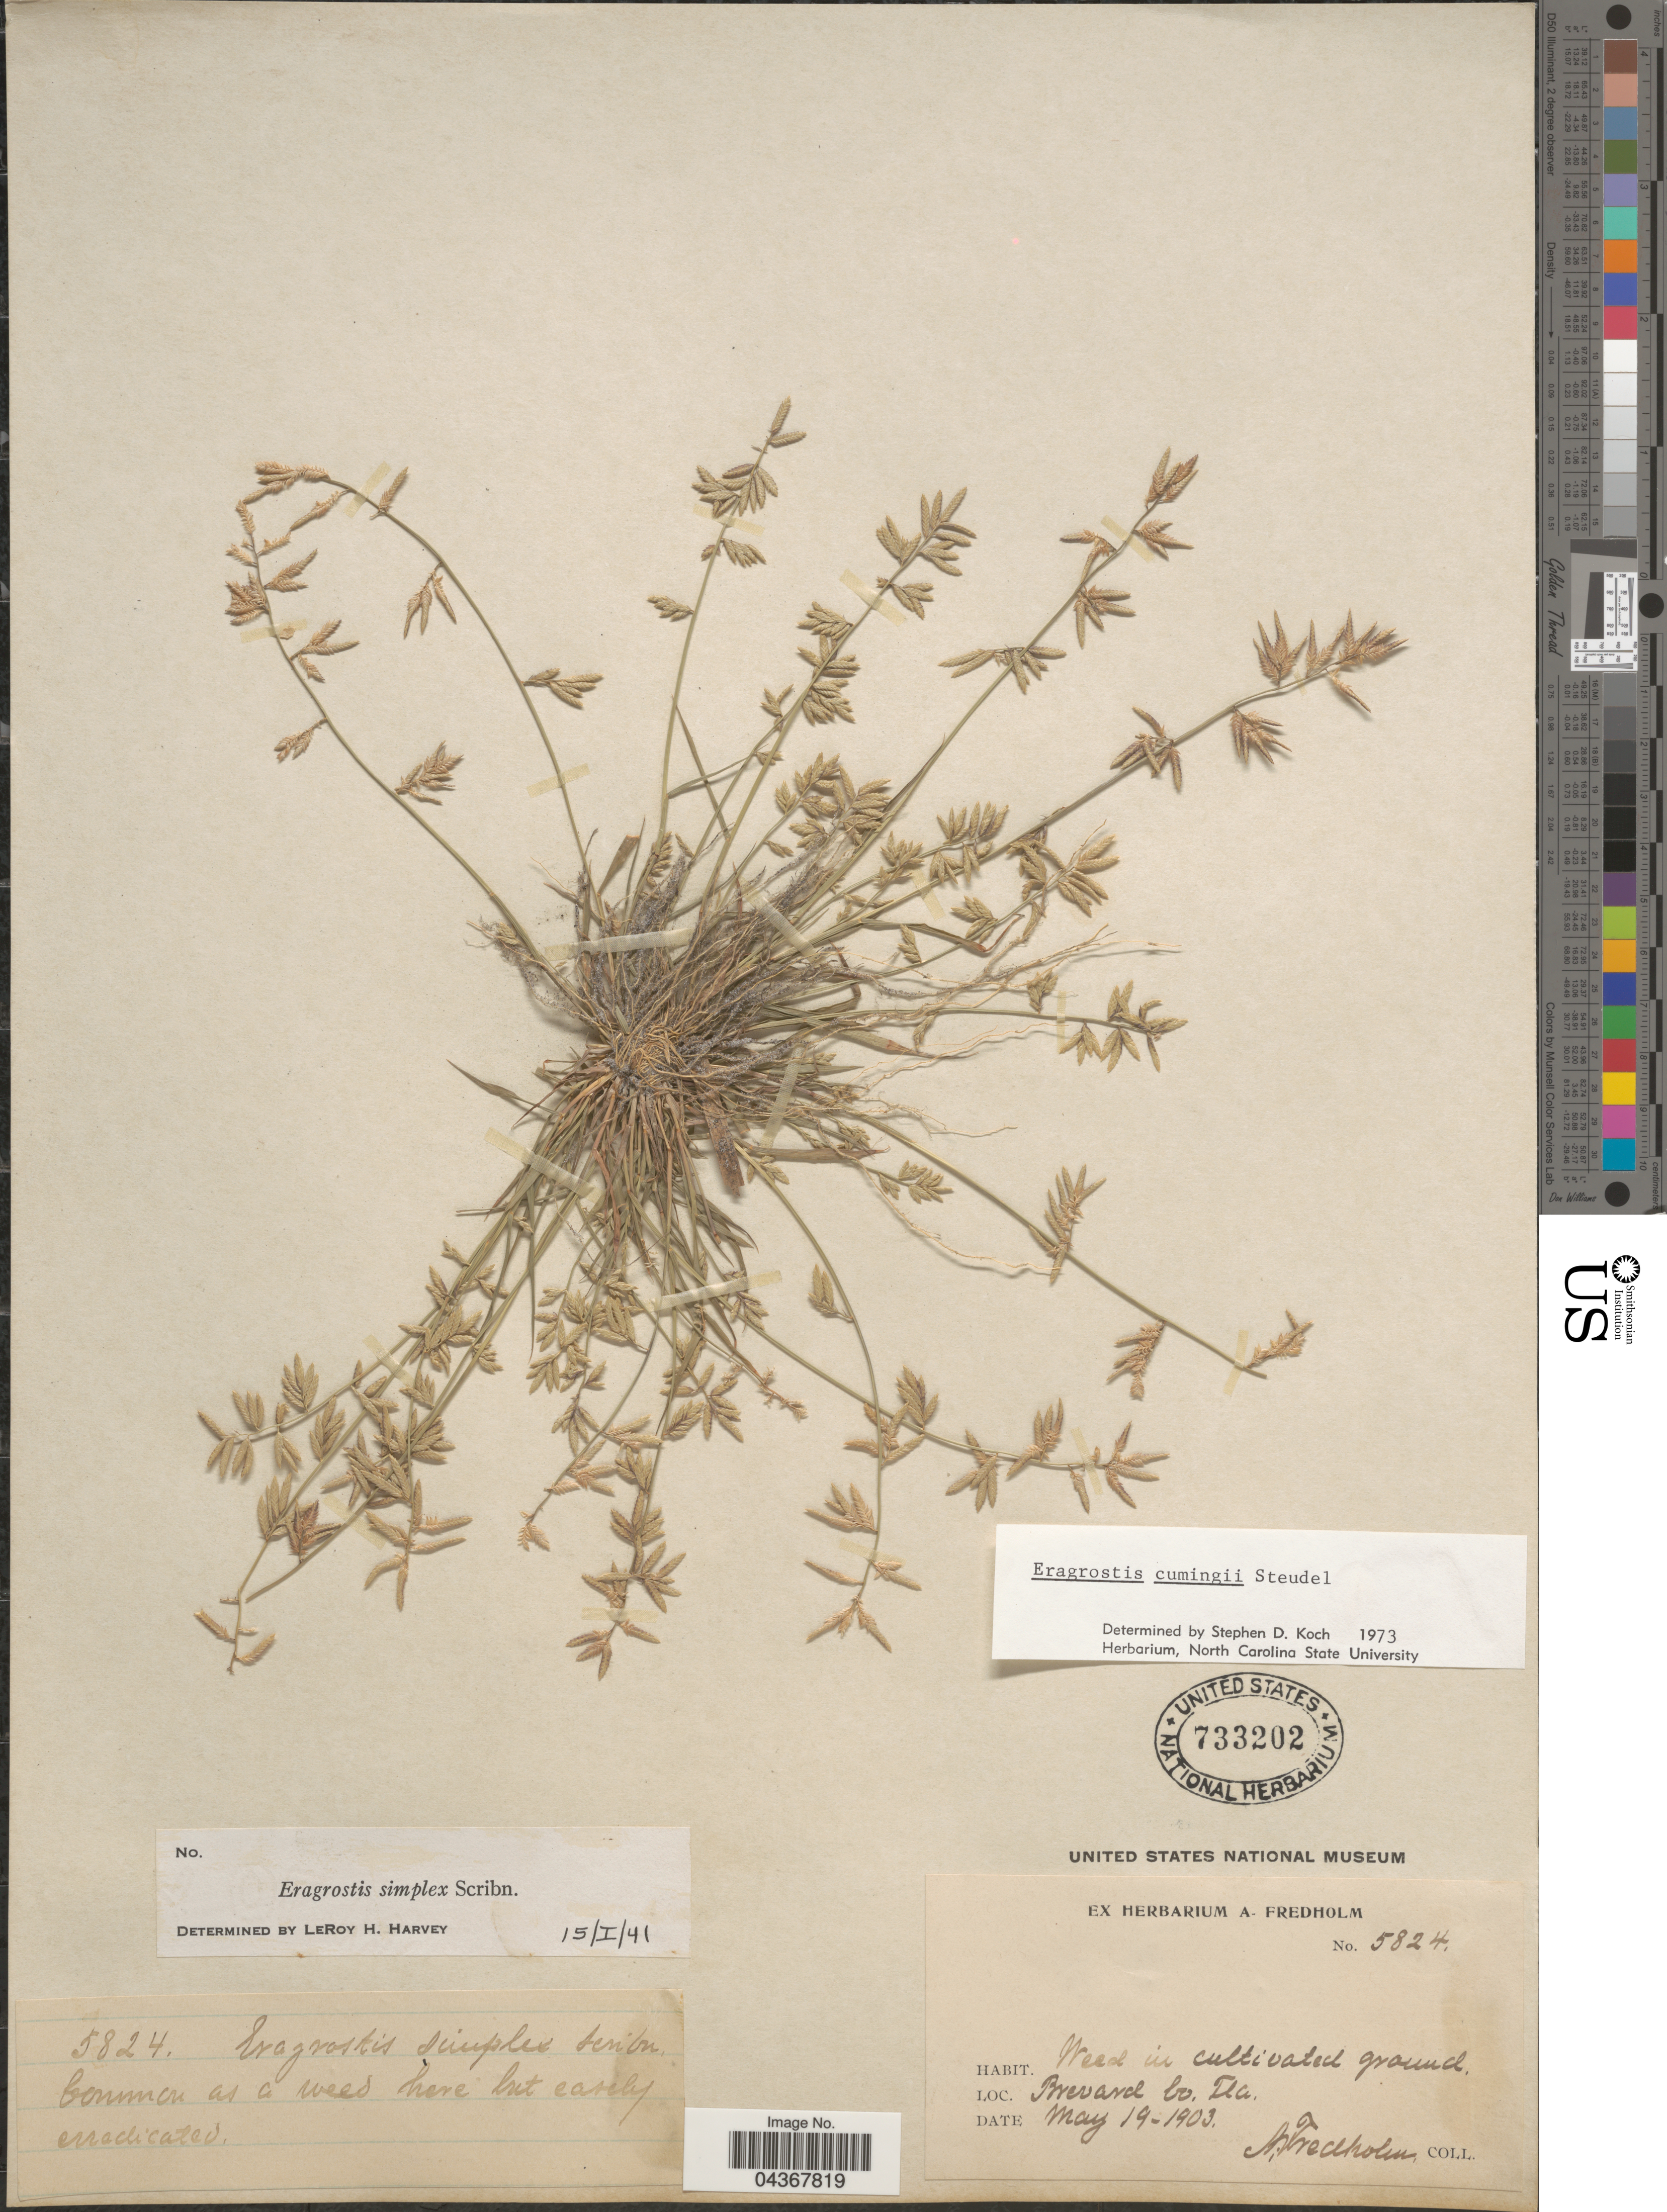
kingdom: Plantae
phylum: Tracheophyta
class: Liliopsida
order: Poales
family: Poaceae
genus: Eragrostis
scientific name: Eragrostis cumingii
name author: Steud.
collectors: A. Fredholm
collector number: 5824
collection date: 1903-05-19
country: United States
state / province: Florida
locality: Brevard Co.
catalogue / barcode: US 733202